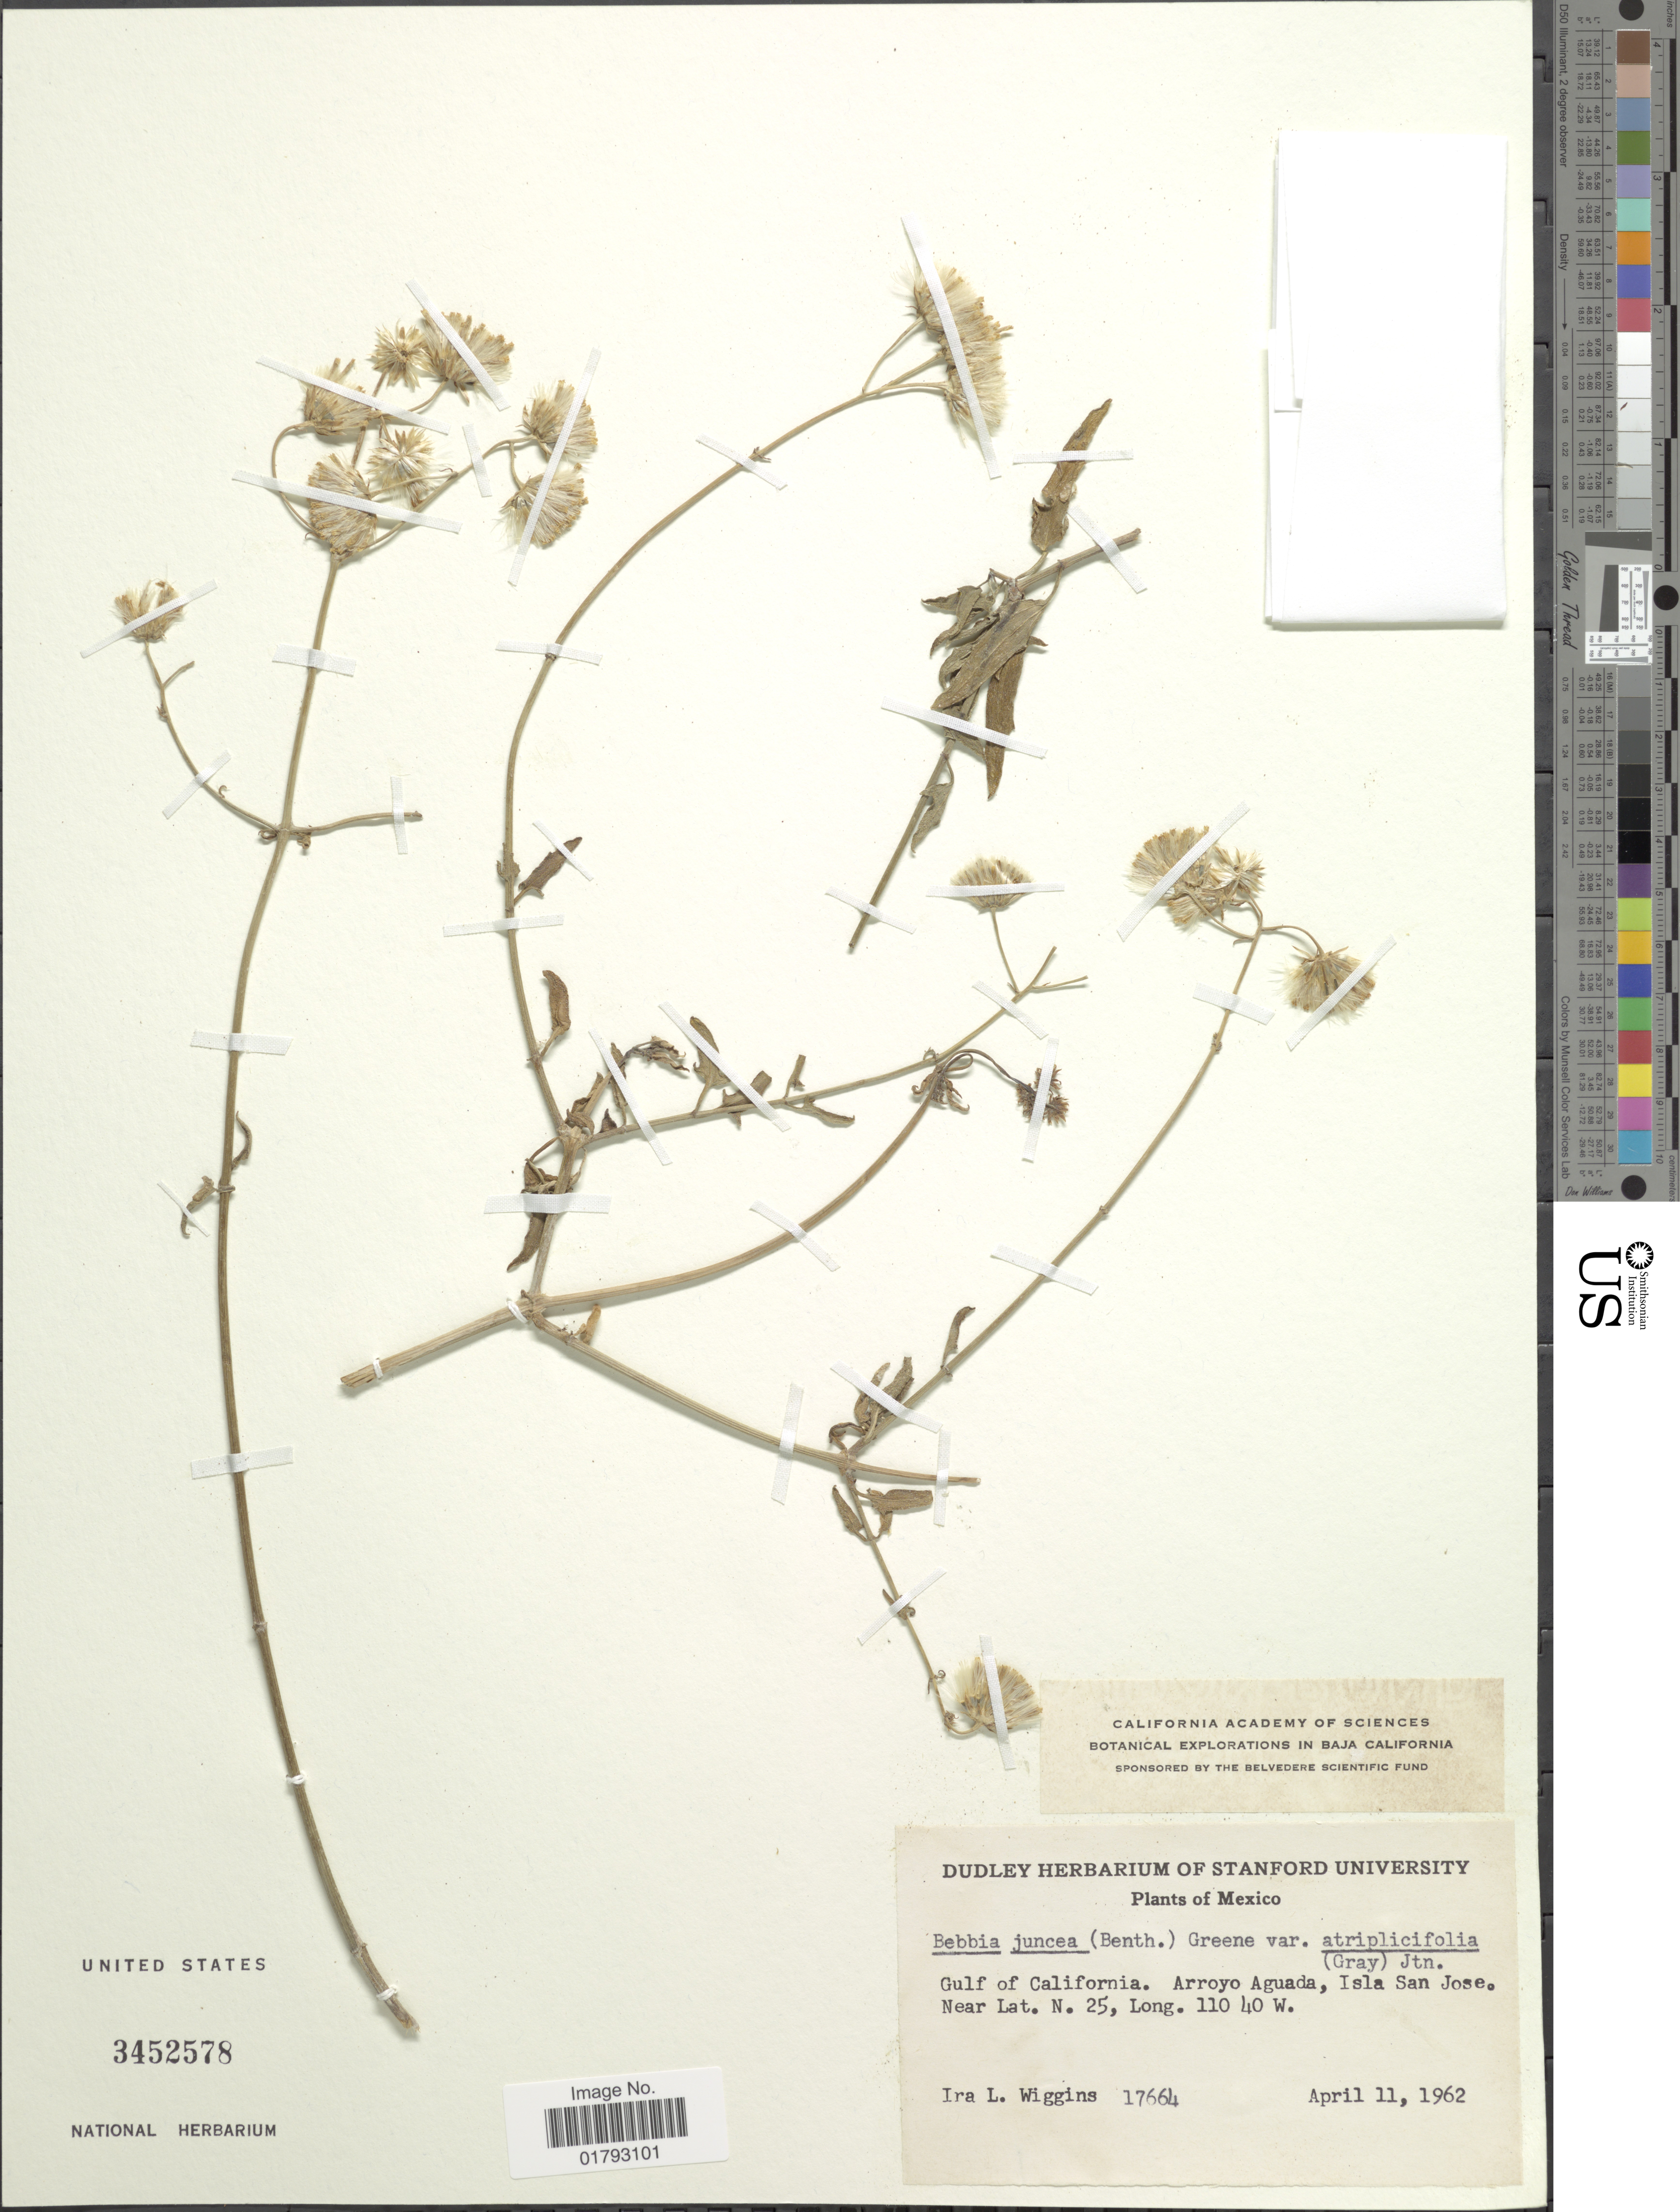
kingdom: Plantae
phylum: Tracheophyta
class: Magnoliopsida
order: Asterales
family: Asteraceae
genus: Bebbia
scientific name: Bebbia juncea var. juncea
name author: (Benth.) Greene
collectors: I. L. Wiggins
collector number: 17664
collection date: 1962-04-11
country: Mexico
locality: Mexico. Gulf of California. Arroyo Aguada, Isla San Jose.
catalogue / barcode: US 3452578